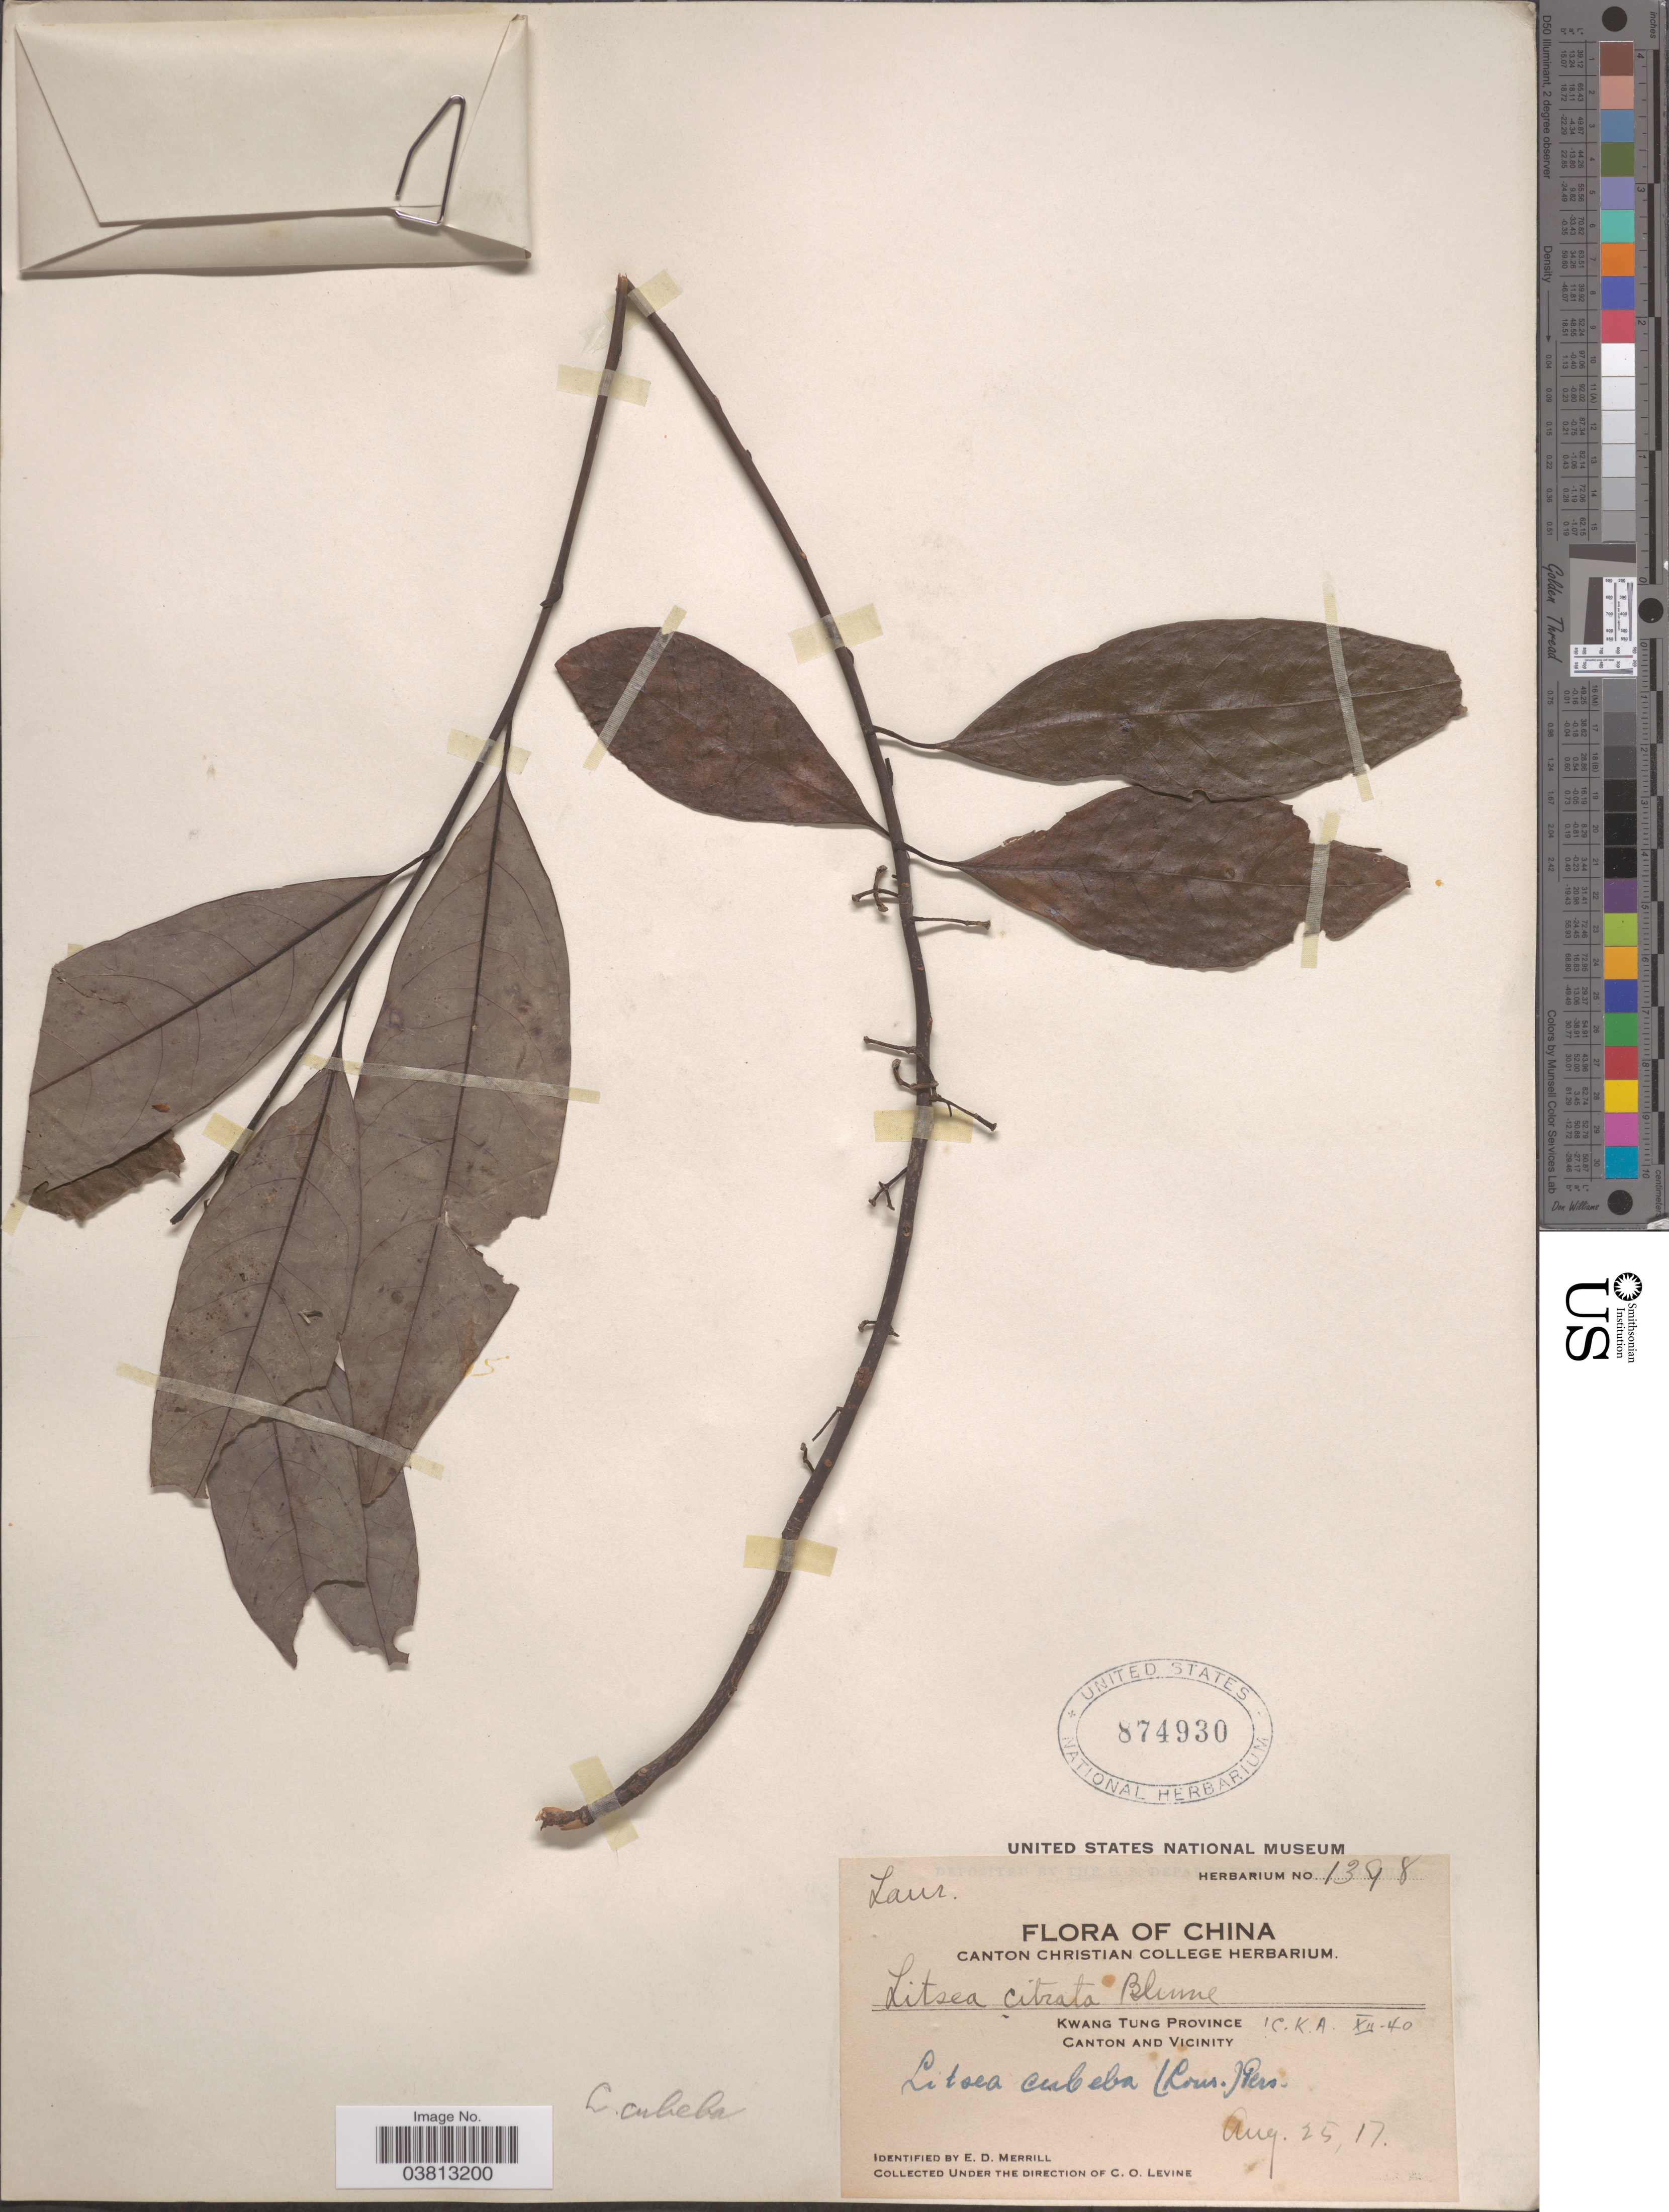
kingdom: Plantae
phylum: Tracheophyta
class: Magnoliopsida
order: Laurales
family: Lauraceae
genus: Litsea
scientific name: Litsea cubeba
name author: (Lour.) Pers.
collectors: C. O. Levine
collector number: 1398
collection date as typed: Transcribed d/m/y: 25/8/17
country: China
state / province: Guangdong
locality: Kwang Tung Province. Canton and Vicinity.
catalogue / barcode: US 874930